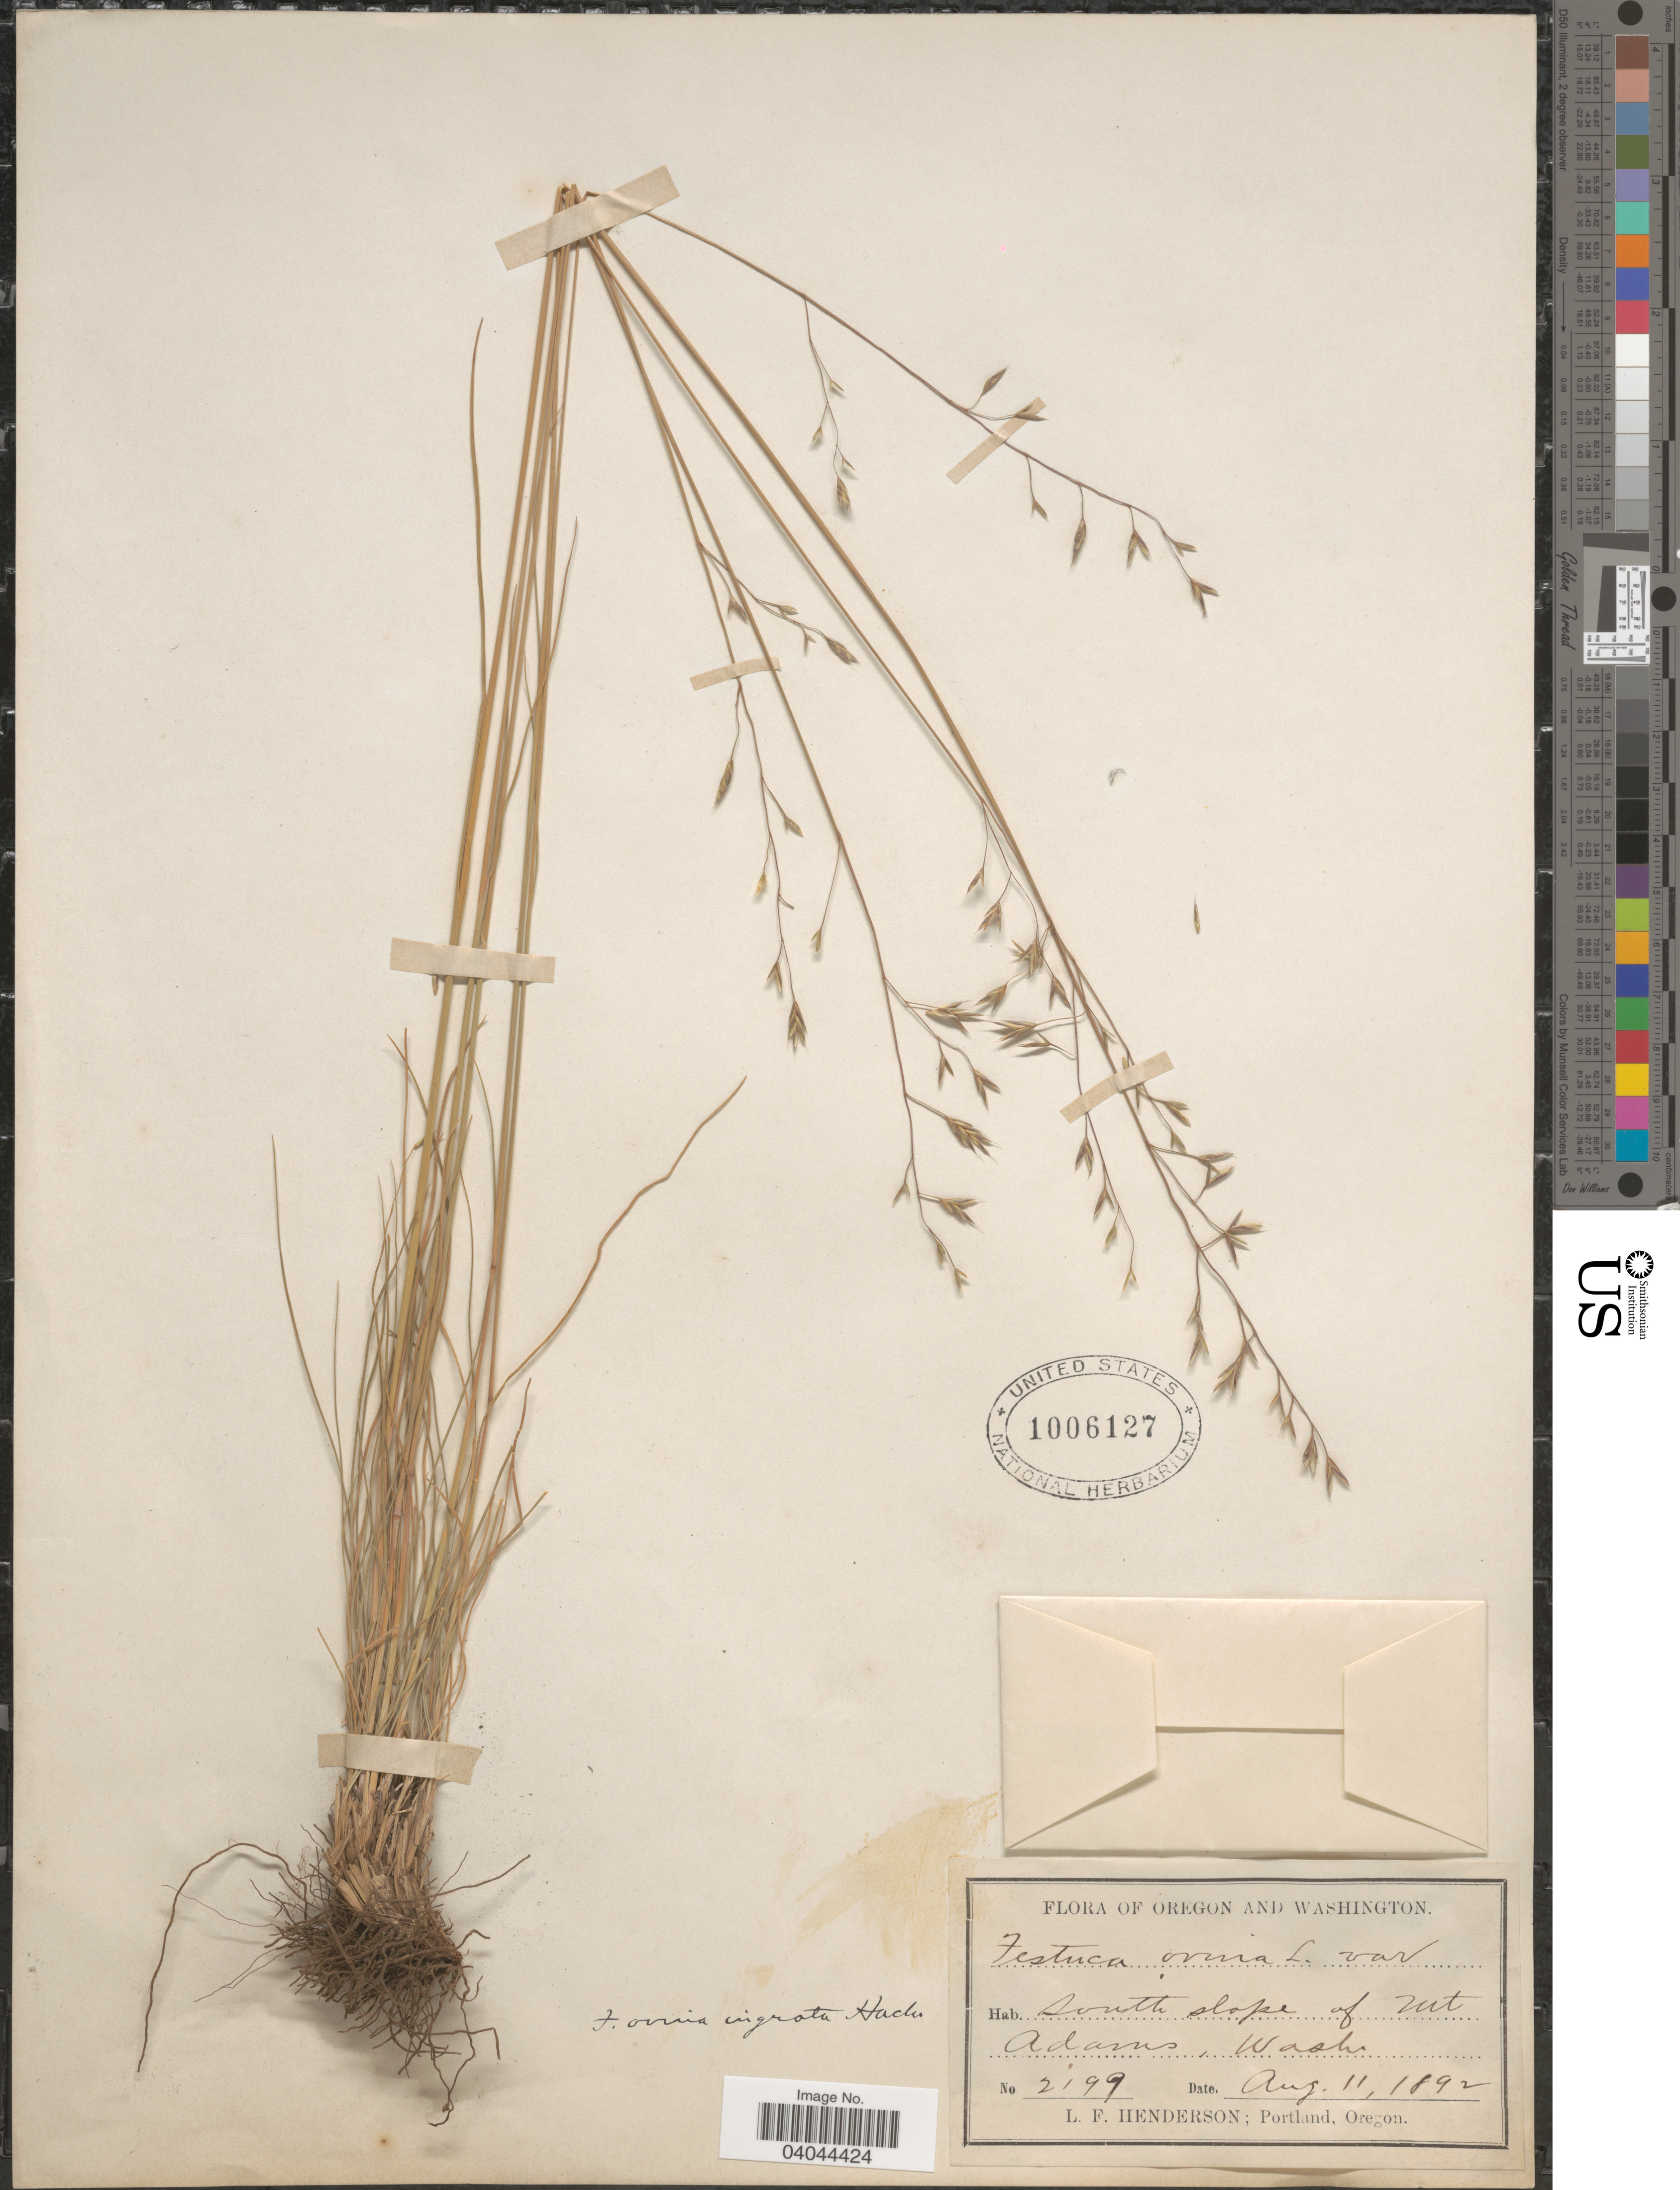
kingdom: Plantae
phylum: Tracheophyta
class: Liliopsida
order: Poales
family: Poaceae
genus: Festuca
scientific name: Festuca ovina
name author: L.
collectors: L. Henderson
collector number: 2199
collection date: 1892-08-11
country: United States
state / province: Washington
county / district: Yakima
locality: South slope of Mt Adams.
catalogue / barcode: US 1006127